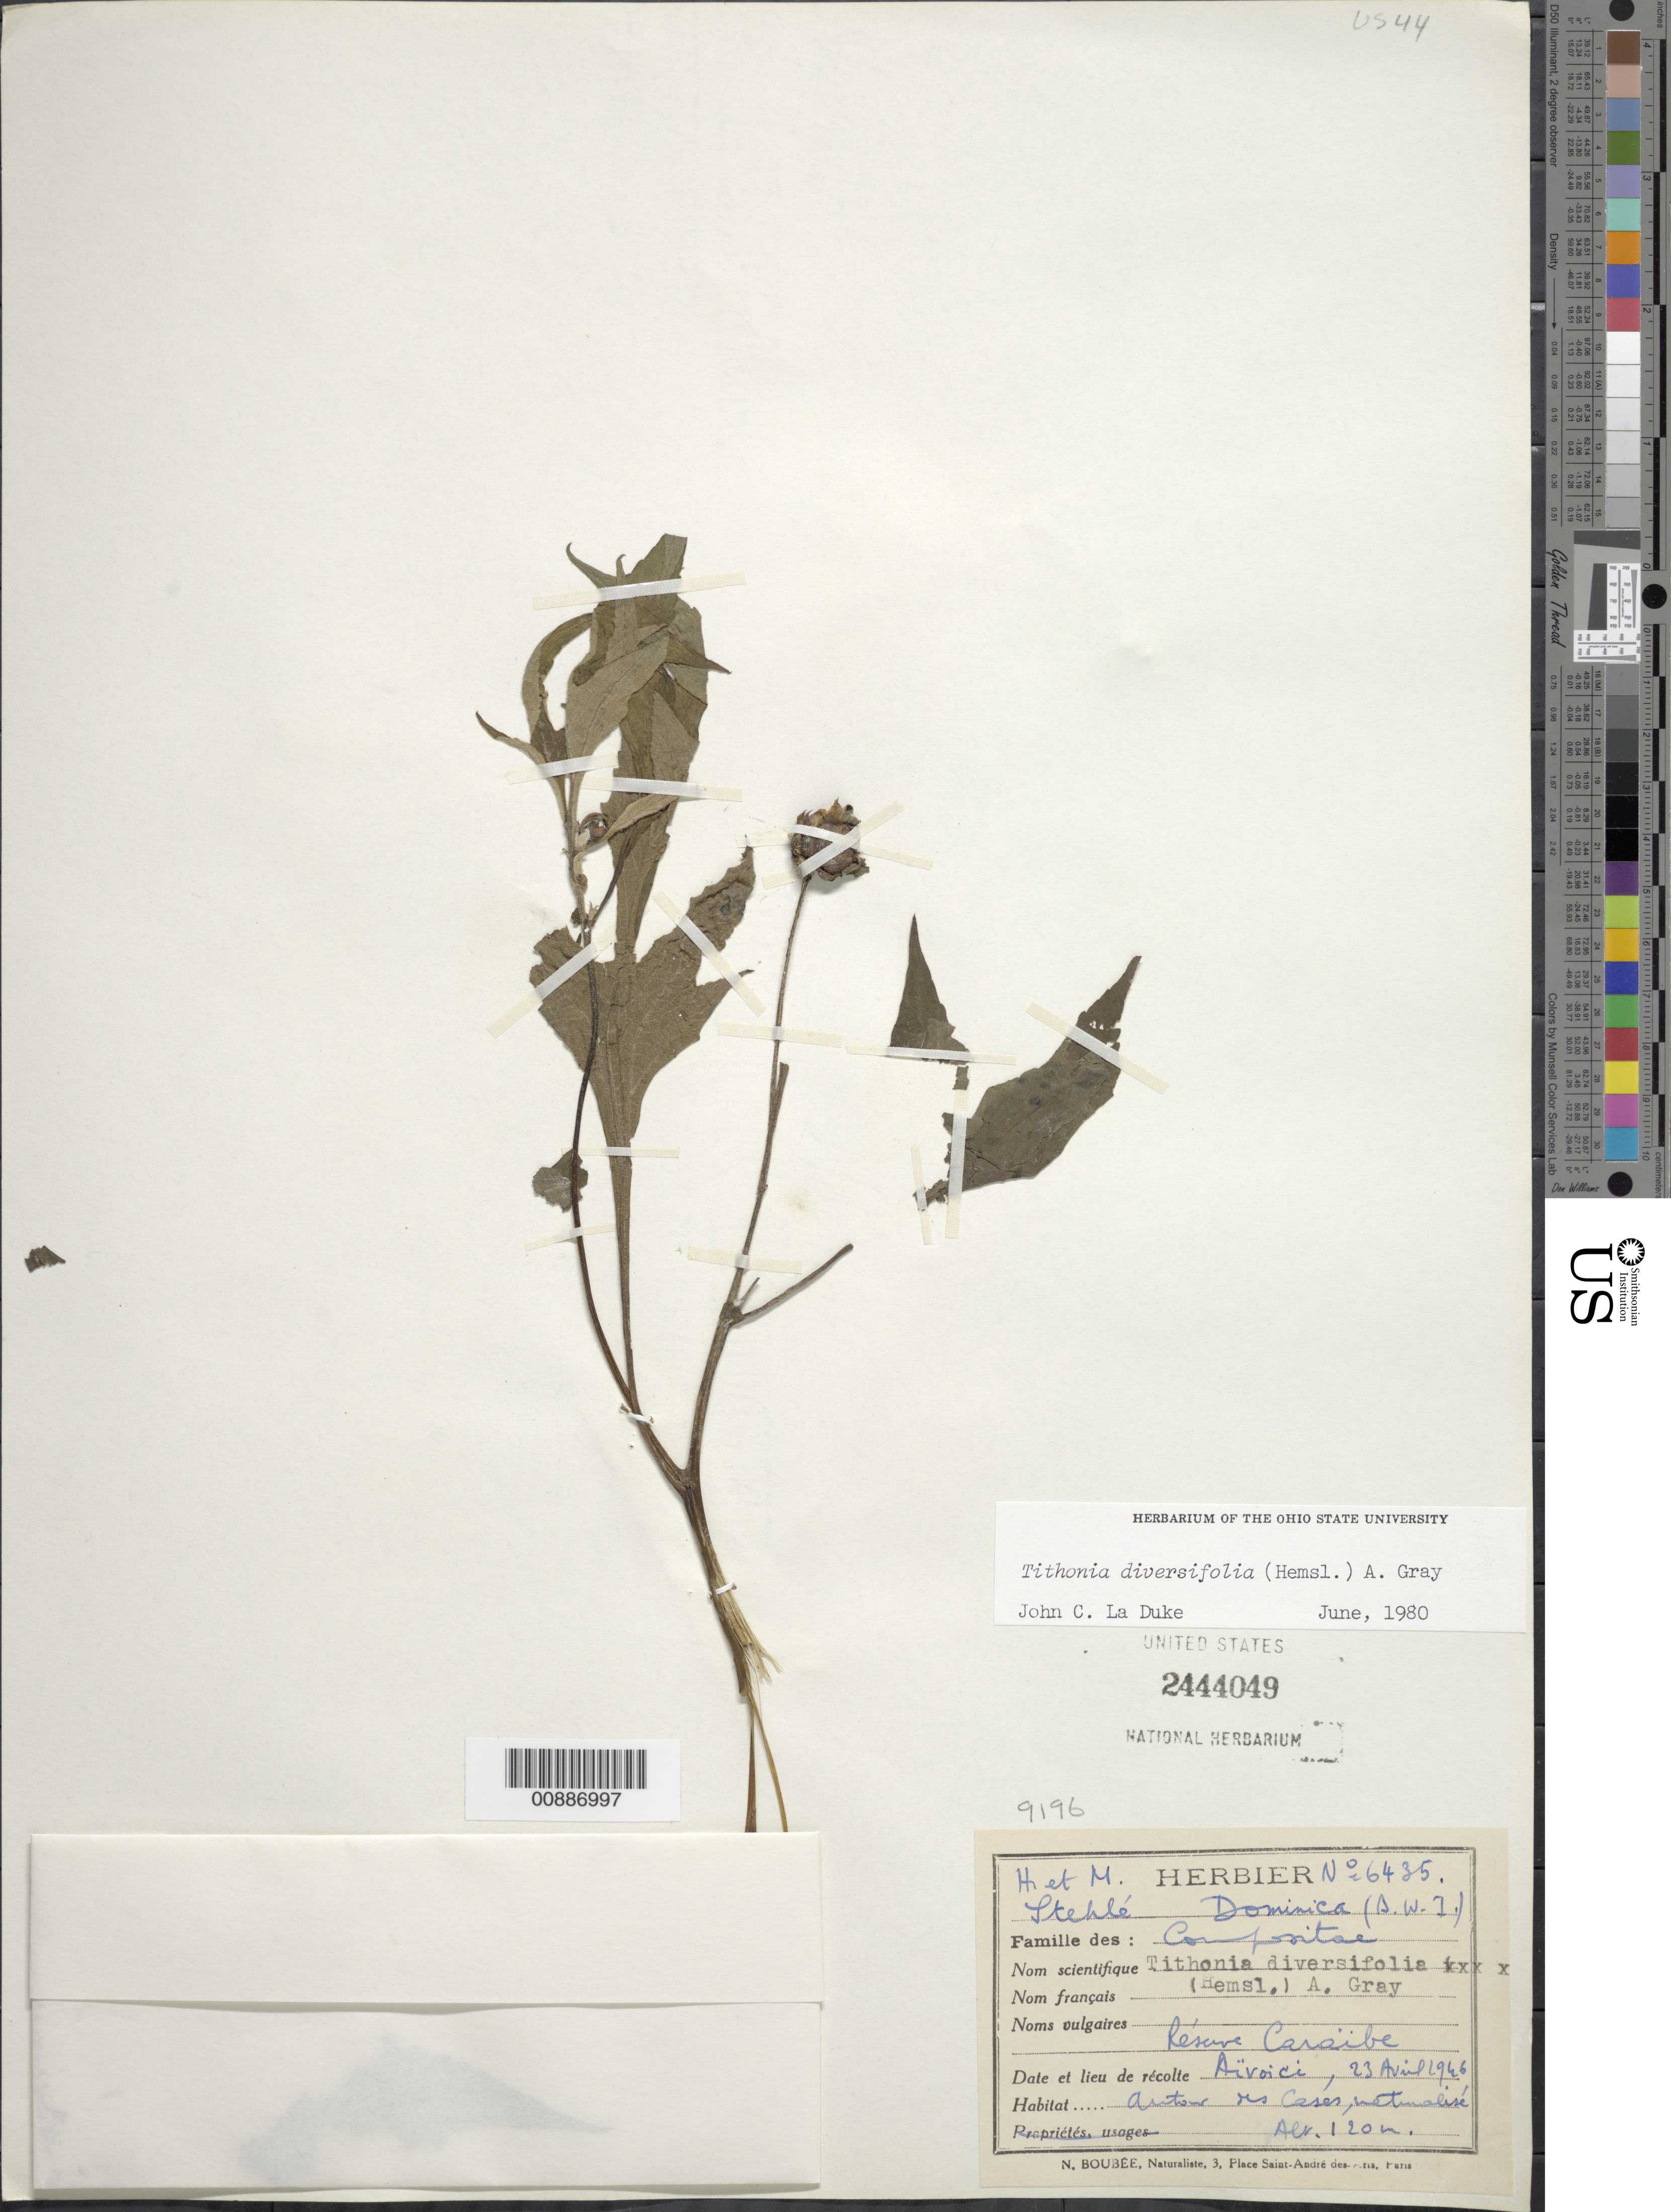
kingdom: Plantae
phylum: Tracheophyta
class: Magnoliopsida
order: Asterales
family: Asteraceae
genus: Tithonia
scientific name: Tithonia diversifolia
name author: (Hemsl.) A. Gray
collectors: H. Stehlé & M. Stehlé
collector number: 6435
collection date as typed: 23 Apr 1946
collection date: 1946-04-23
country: Dominica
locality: Aïvoici. Réserve Caraïbe.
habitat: Autour des cases, metmalisé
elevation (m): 120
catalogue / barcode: US 2444049